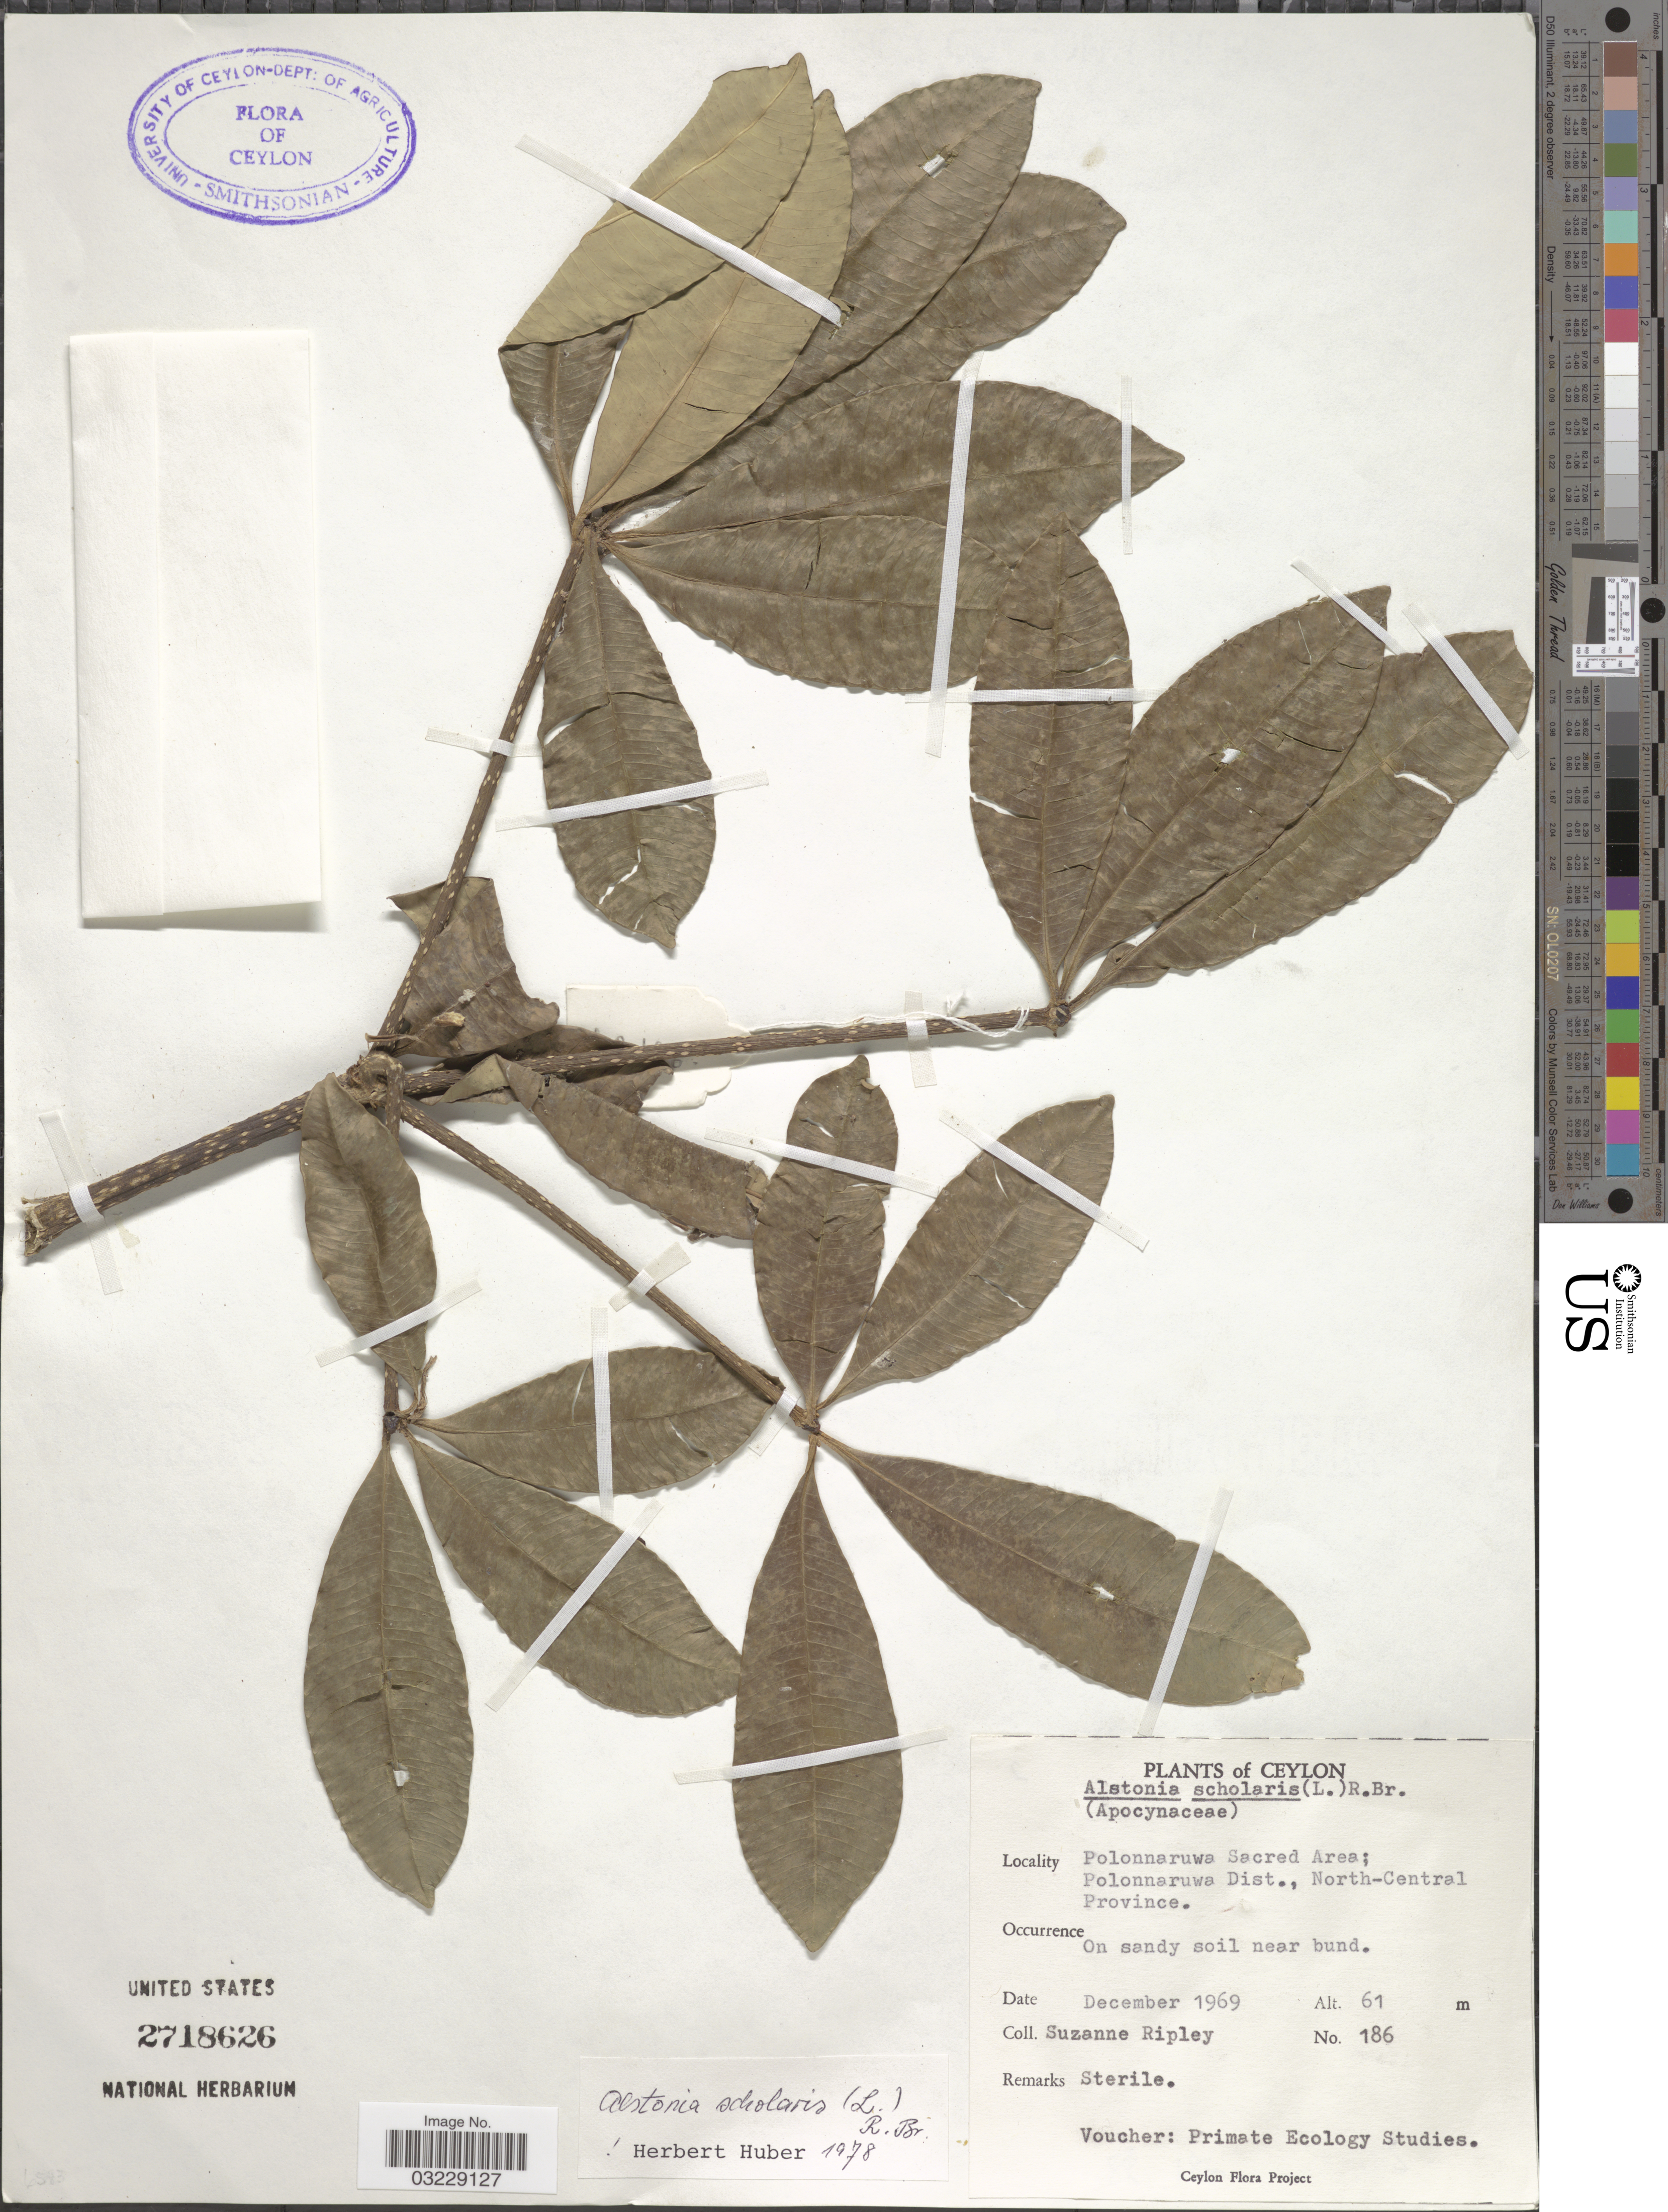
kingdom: Plantae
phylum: Tracheophyta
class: Magnoliopsida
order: Gentianales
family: Apocynaceae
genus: Alstonia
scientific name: Alstonia scholaris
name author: (L.) R. Br.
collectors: S. Ripley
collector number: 186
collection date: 1969-12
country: Sri Lanka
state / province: North Central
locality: Ceylon. Polonnaruwa Sacred Area; Polonnaruwa Dist.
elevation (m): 61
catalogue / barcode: US 2718626